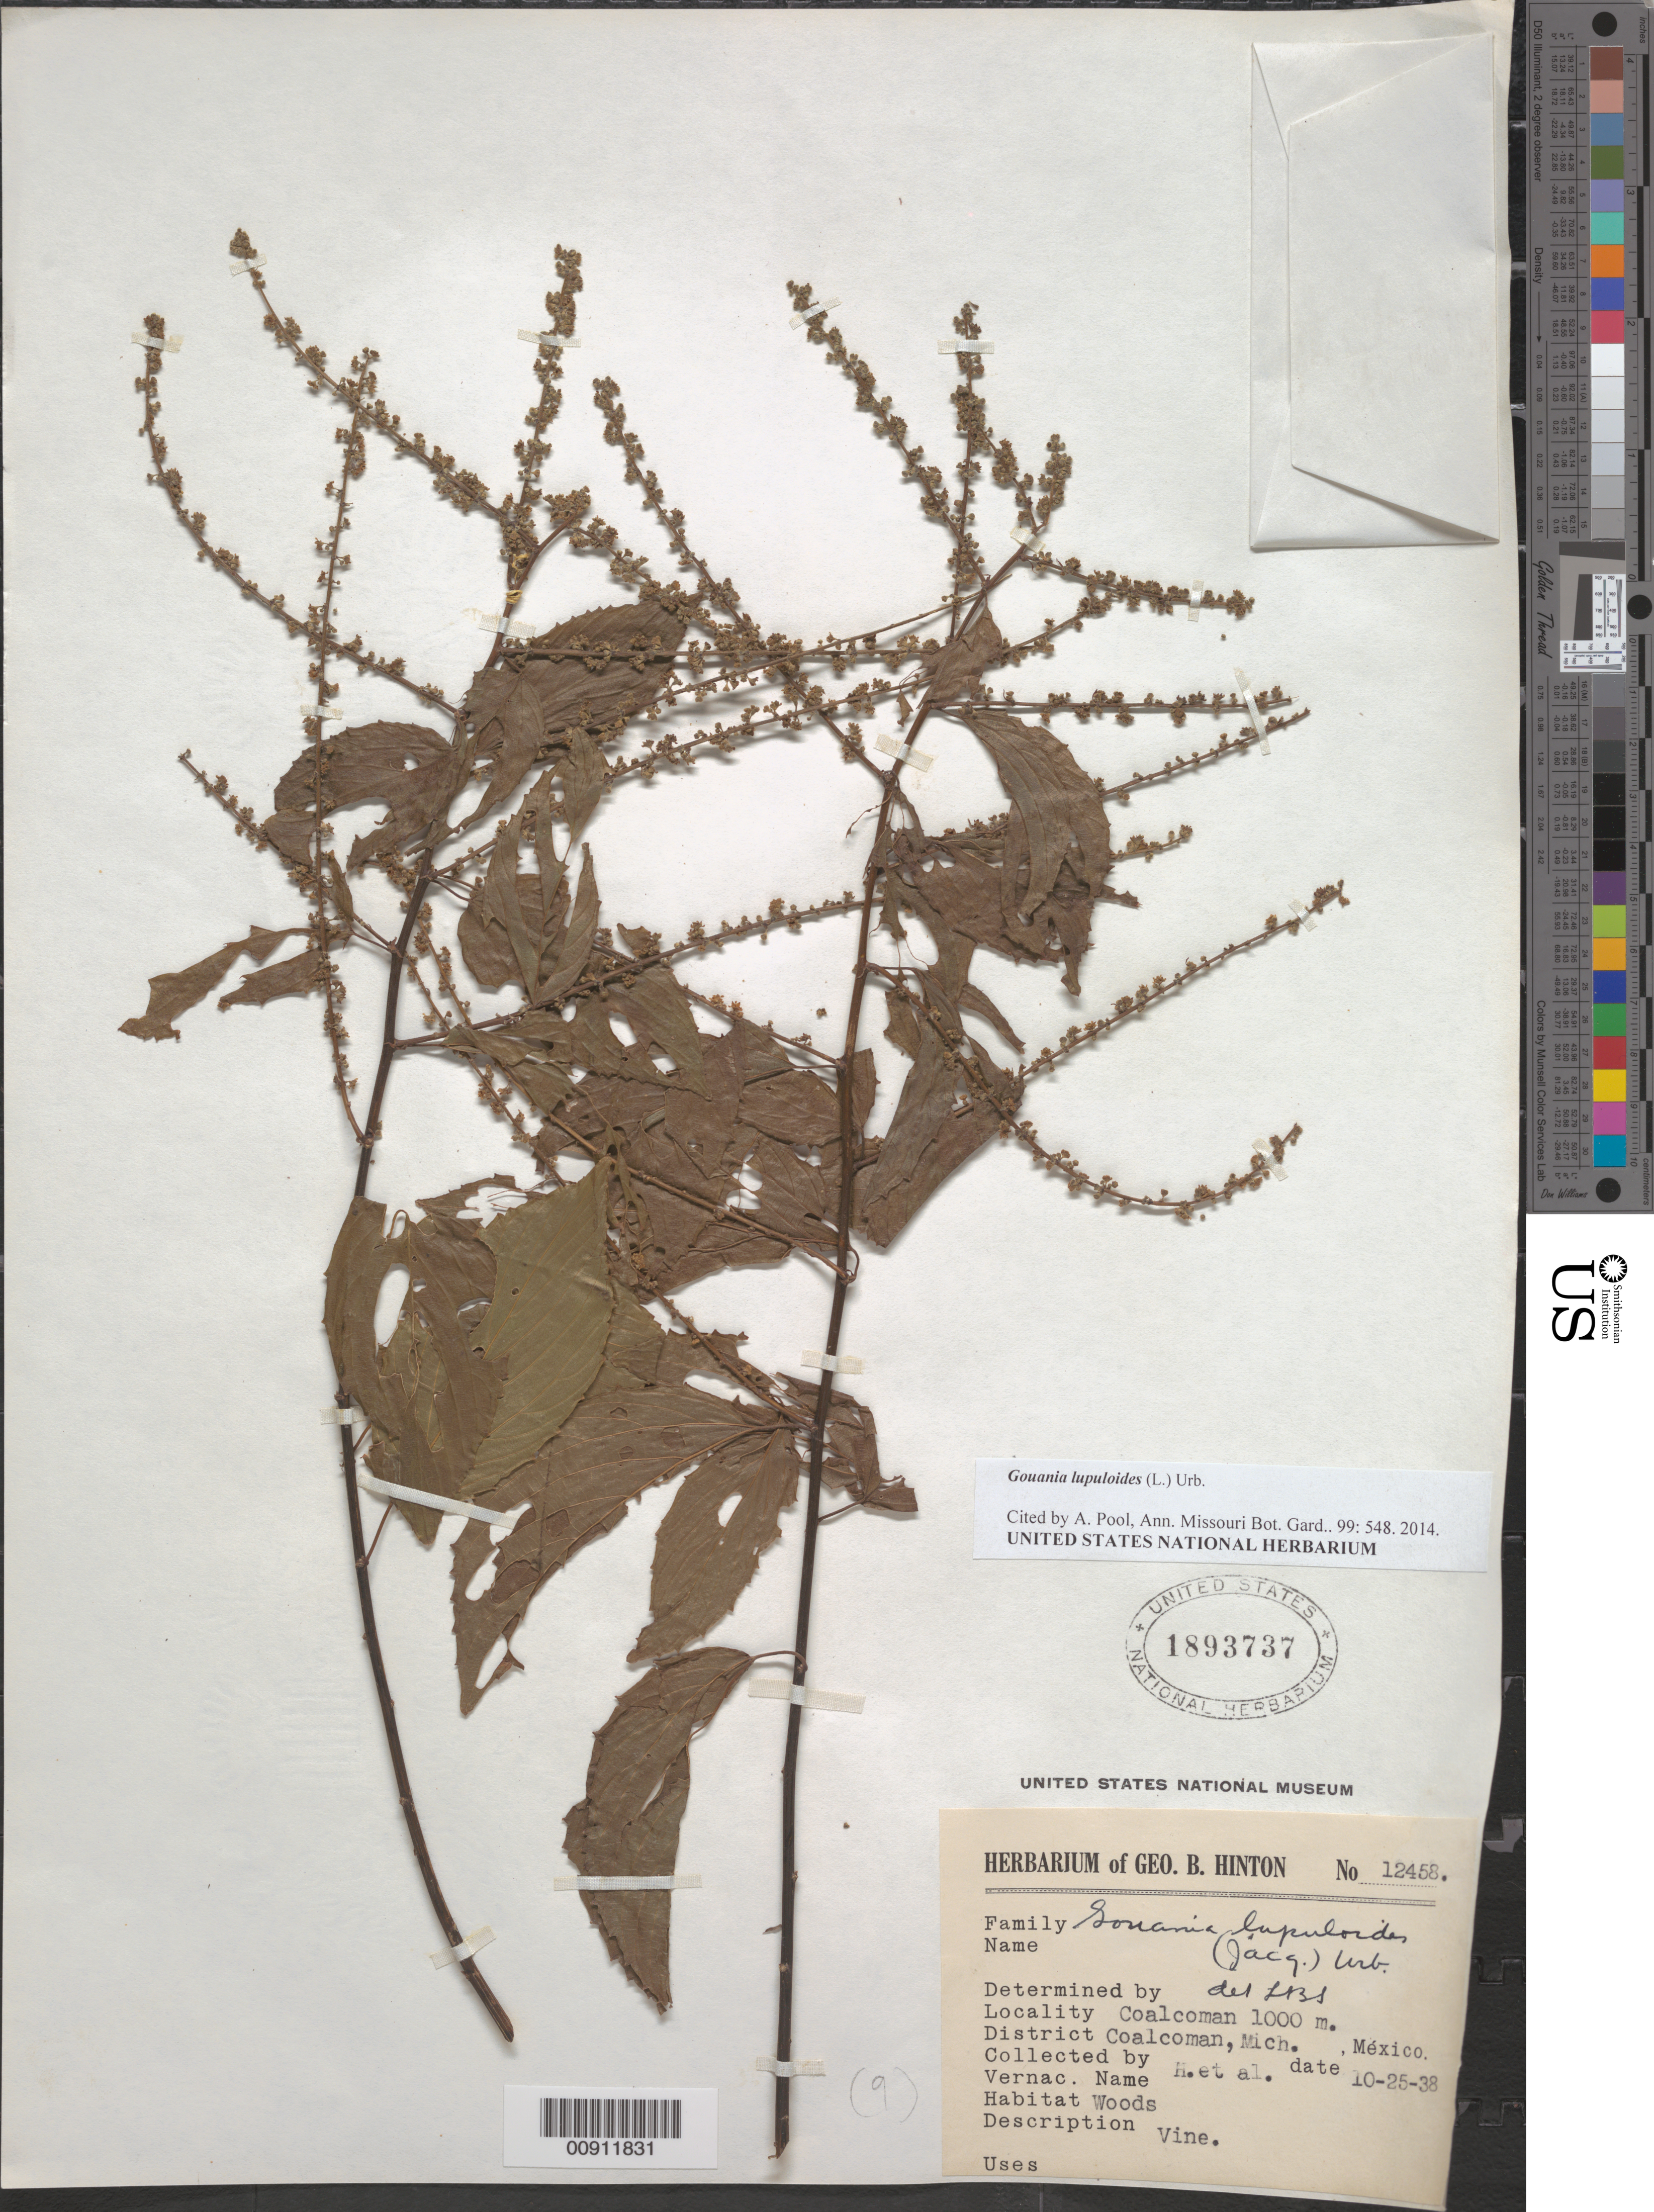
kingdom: Plantae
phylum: Tracheophyta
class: Magnoliopsida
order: Rosales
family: Rhamnaceae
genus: Gouania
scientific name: Gouania lupuloides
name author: (L.) Urb.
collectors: G. B. Hinton & et al.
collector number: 12458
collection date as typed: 25 Oct 1938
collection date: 1938-10-25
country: Mexico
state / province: Michoacán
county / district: Coalcomán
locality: Coalcomán, District Coalcomán, Michoacán.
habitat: Woods.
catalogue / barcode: US 1893737